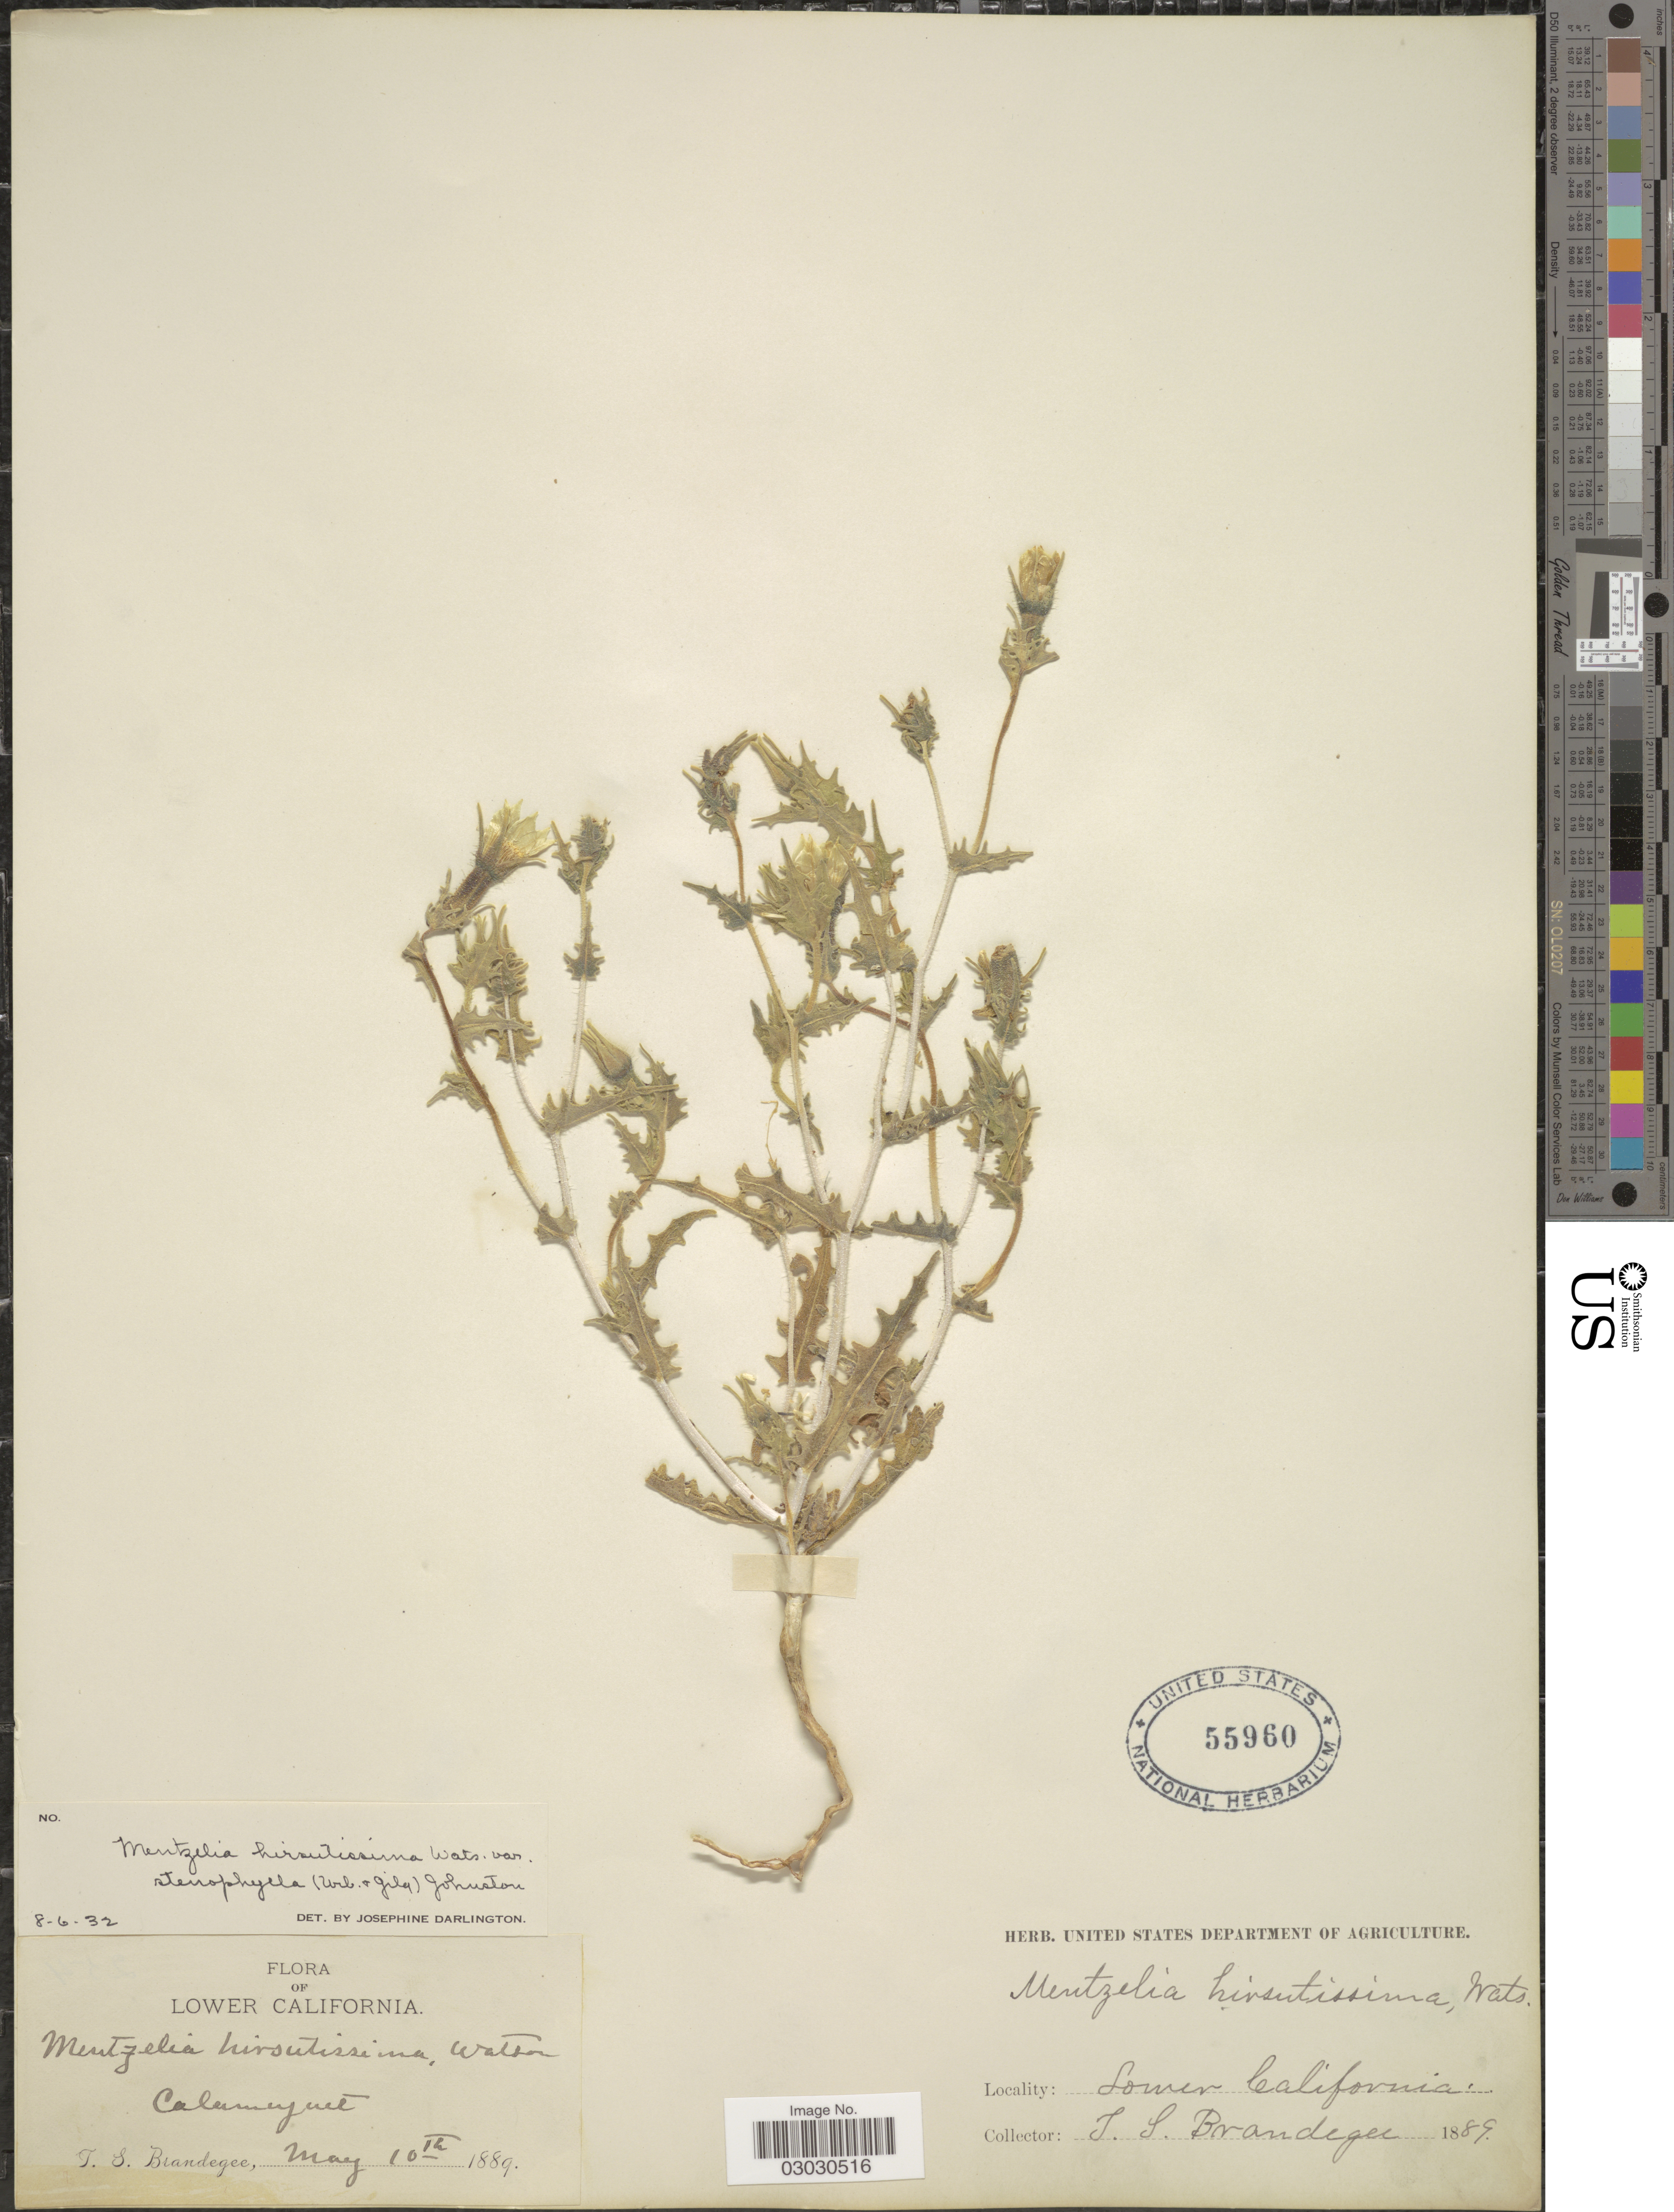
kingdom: Plantae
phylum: Tracheophyta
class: Magnoliopsida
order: Cornales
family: Loasaceae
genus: Mentzelia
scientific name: Mentzelia hirsutissima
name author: S. Watson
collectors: T. S. Brandegee (herbarium)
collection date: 1889-05-10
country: Mexico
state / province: Baja California Norte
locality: Lower California. Calamajue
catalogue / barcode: US 55960